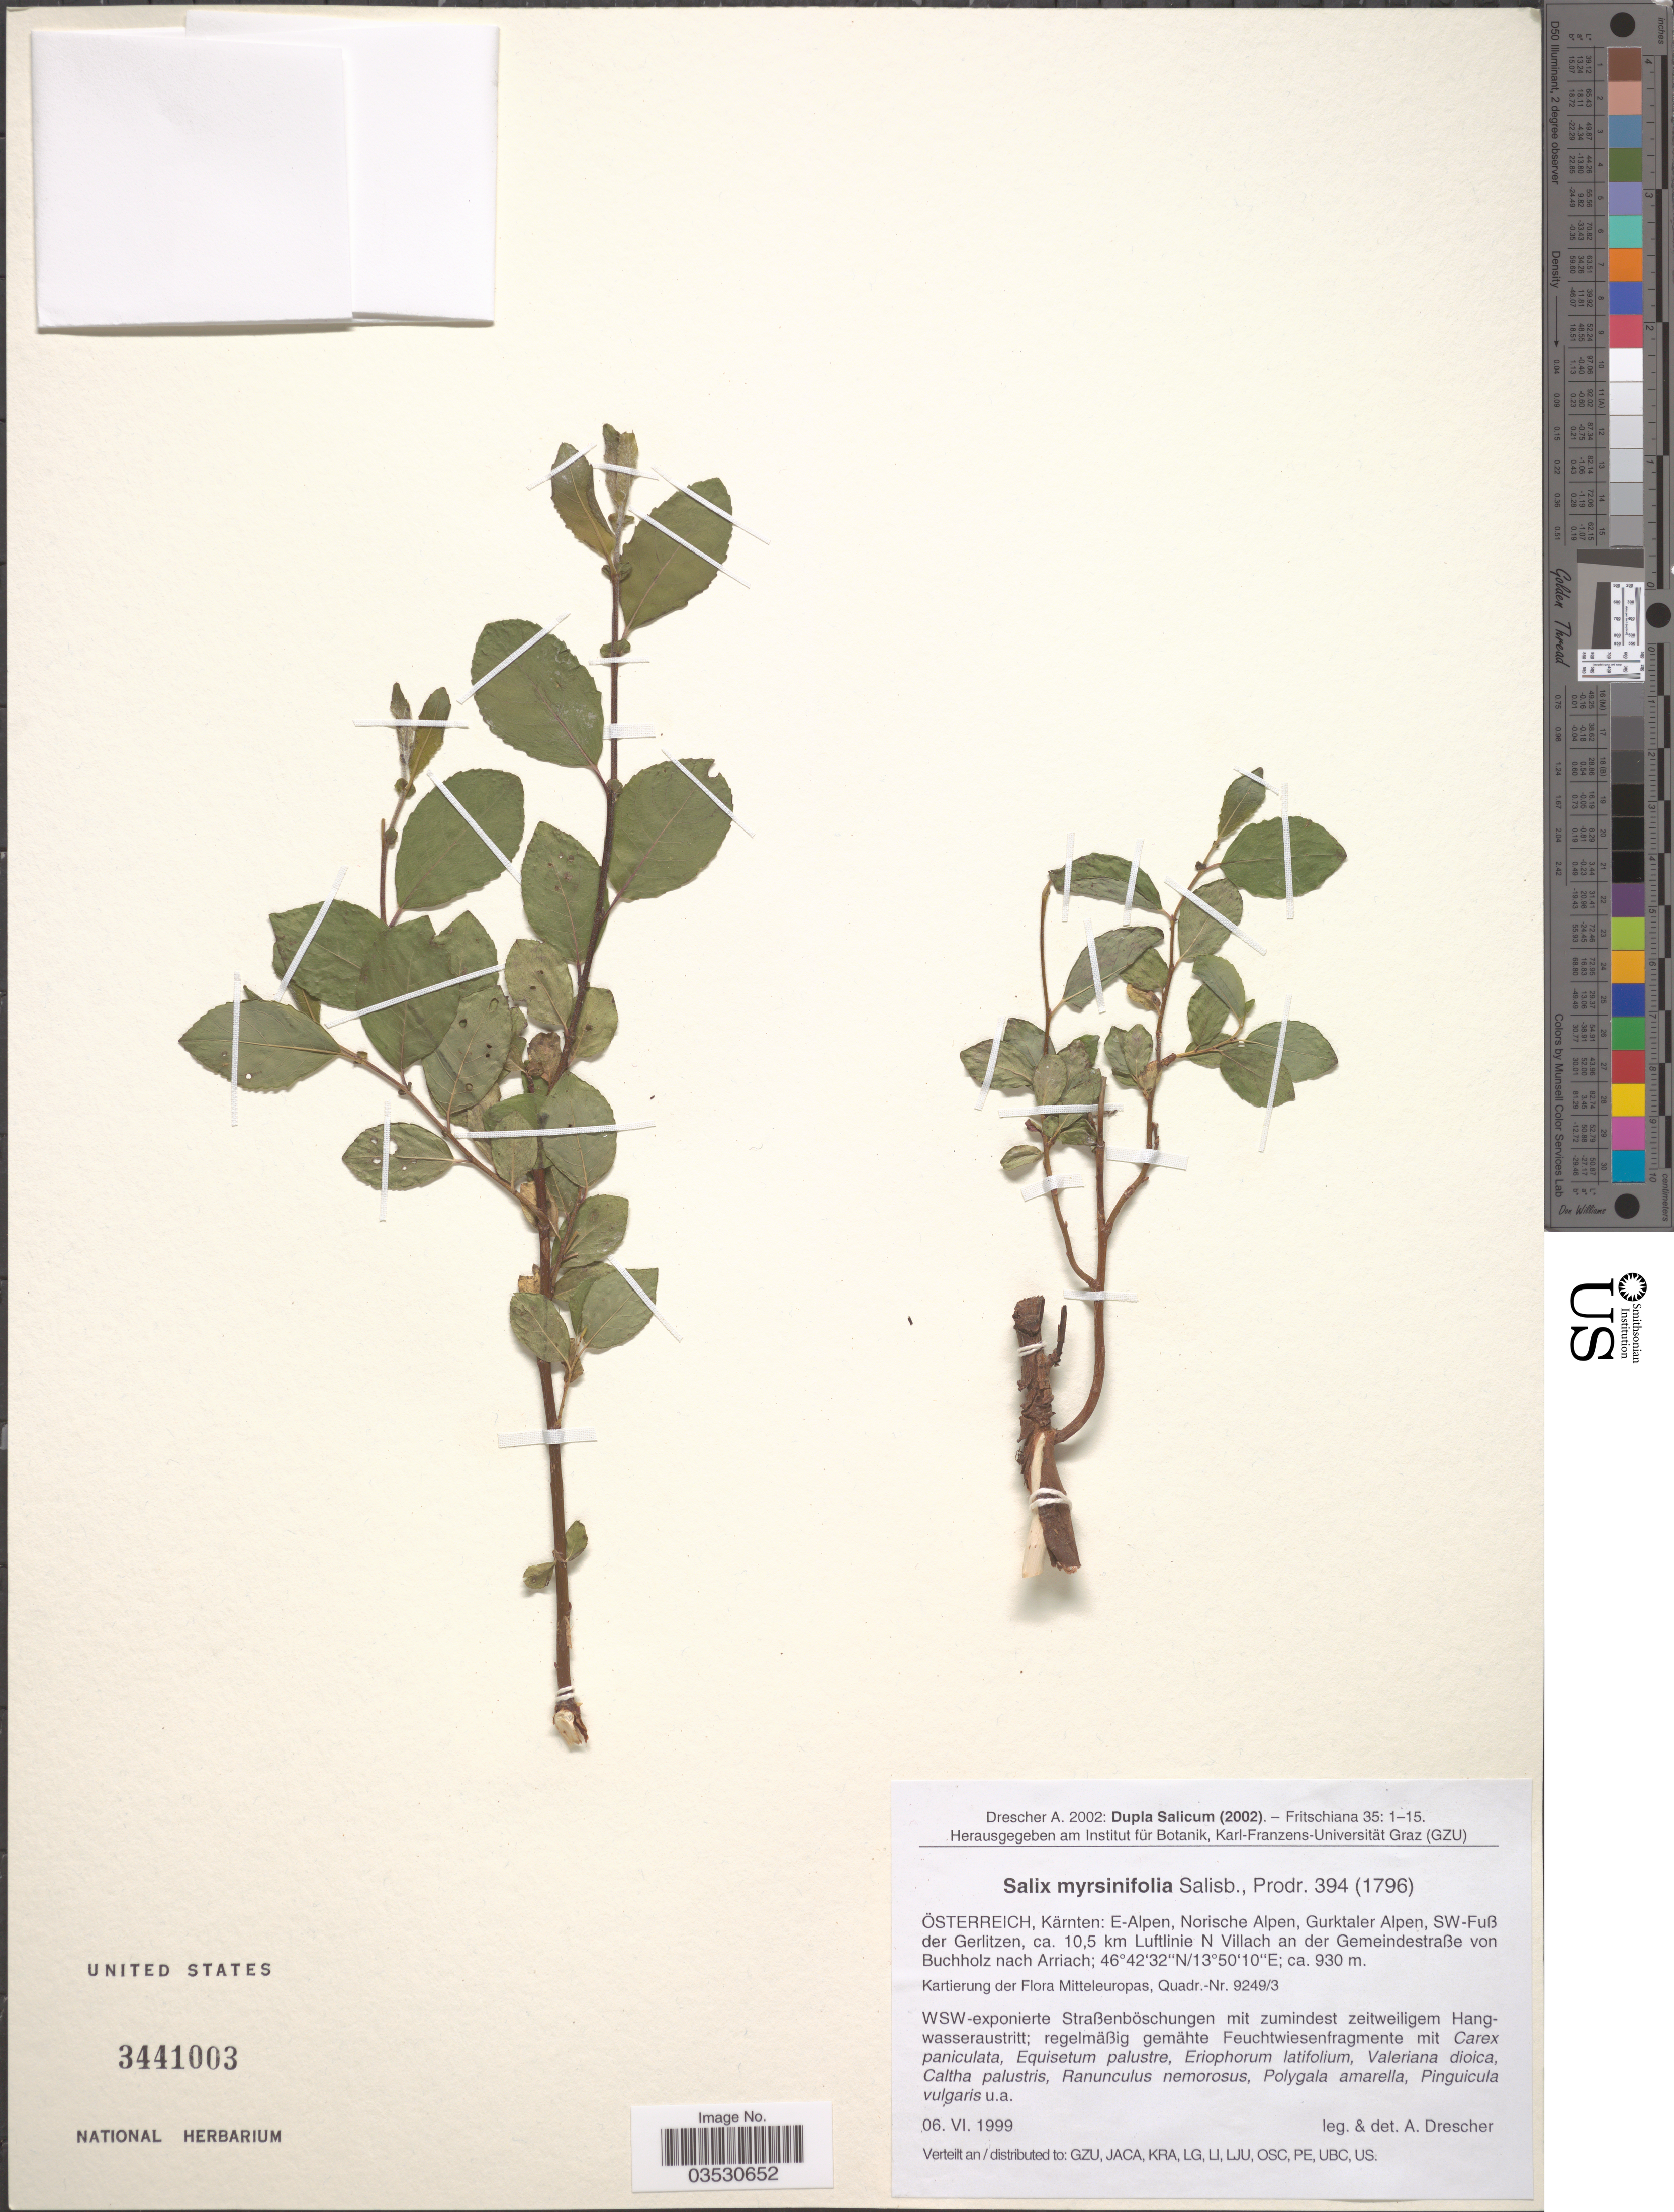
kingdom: Plantae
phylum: Tracheophyta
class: Magnoliopsida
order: Malpighiales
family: Salicaceae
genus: Salix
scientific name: Salix myrsinifolia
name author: Salisb.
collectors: A. Drescher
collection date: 1999-06-06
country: Austria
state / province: Karnten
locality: Österreich, Kärnten: E-Alpen, Norische Alpen, Gurktaler Alpen, SW-FuB der Gerlitzen, ca. 10.5 km Luftlinie N Villach an der GemeindestraBe von Buchholz nach Arriach.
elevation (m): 930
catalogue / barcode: US 3441003